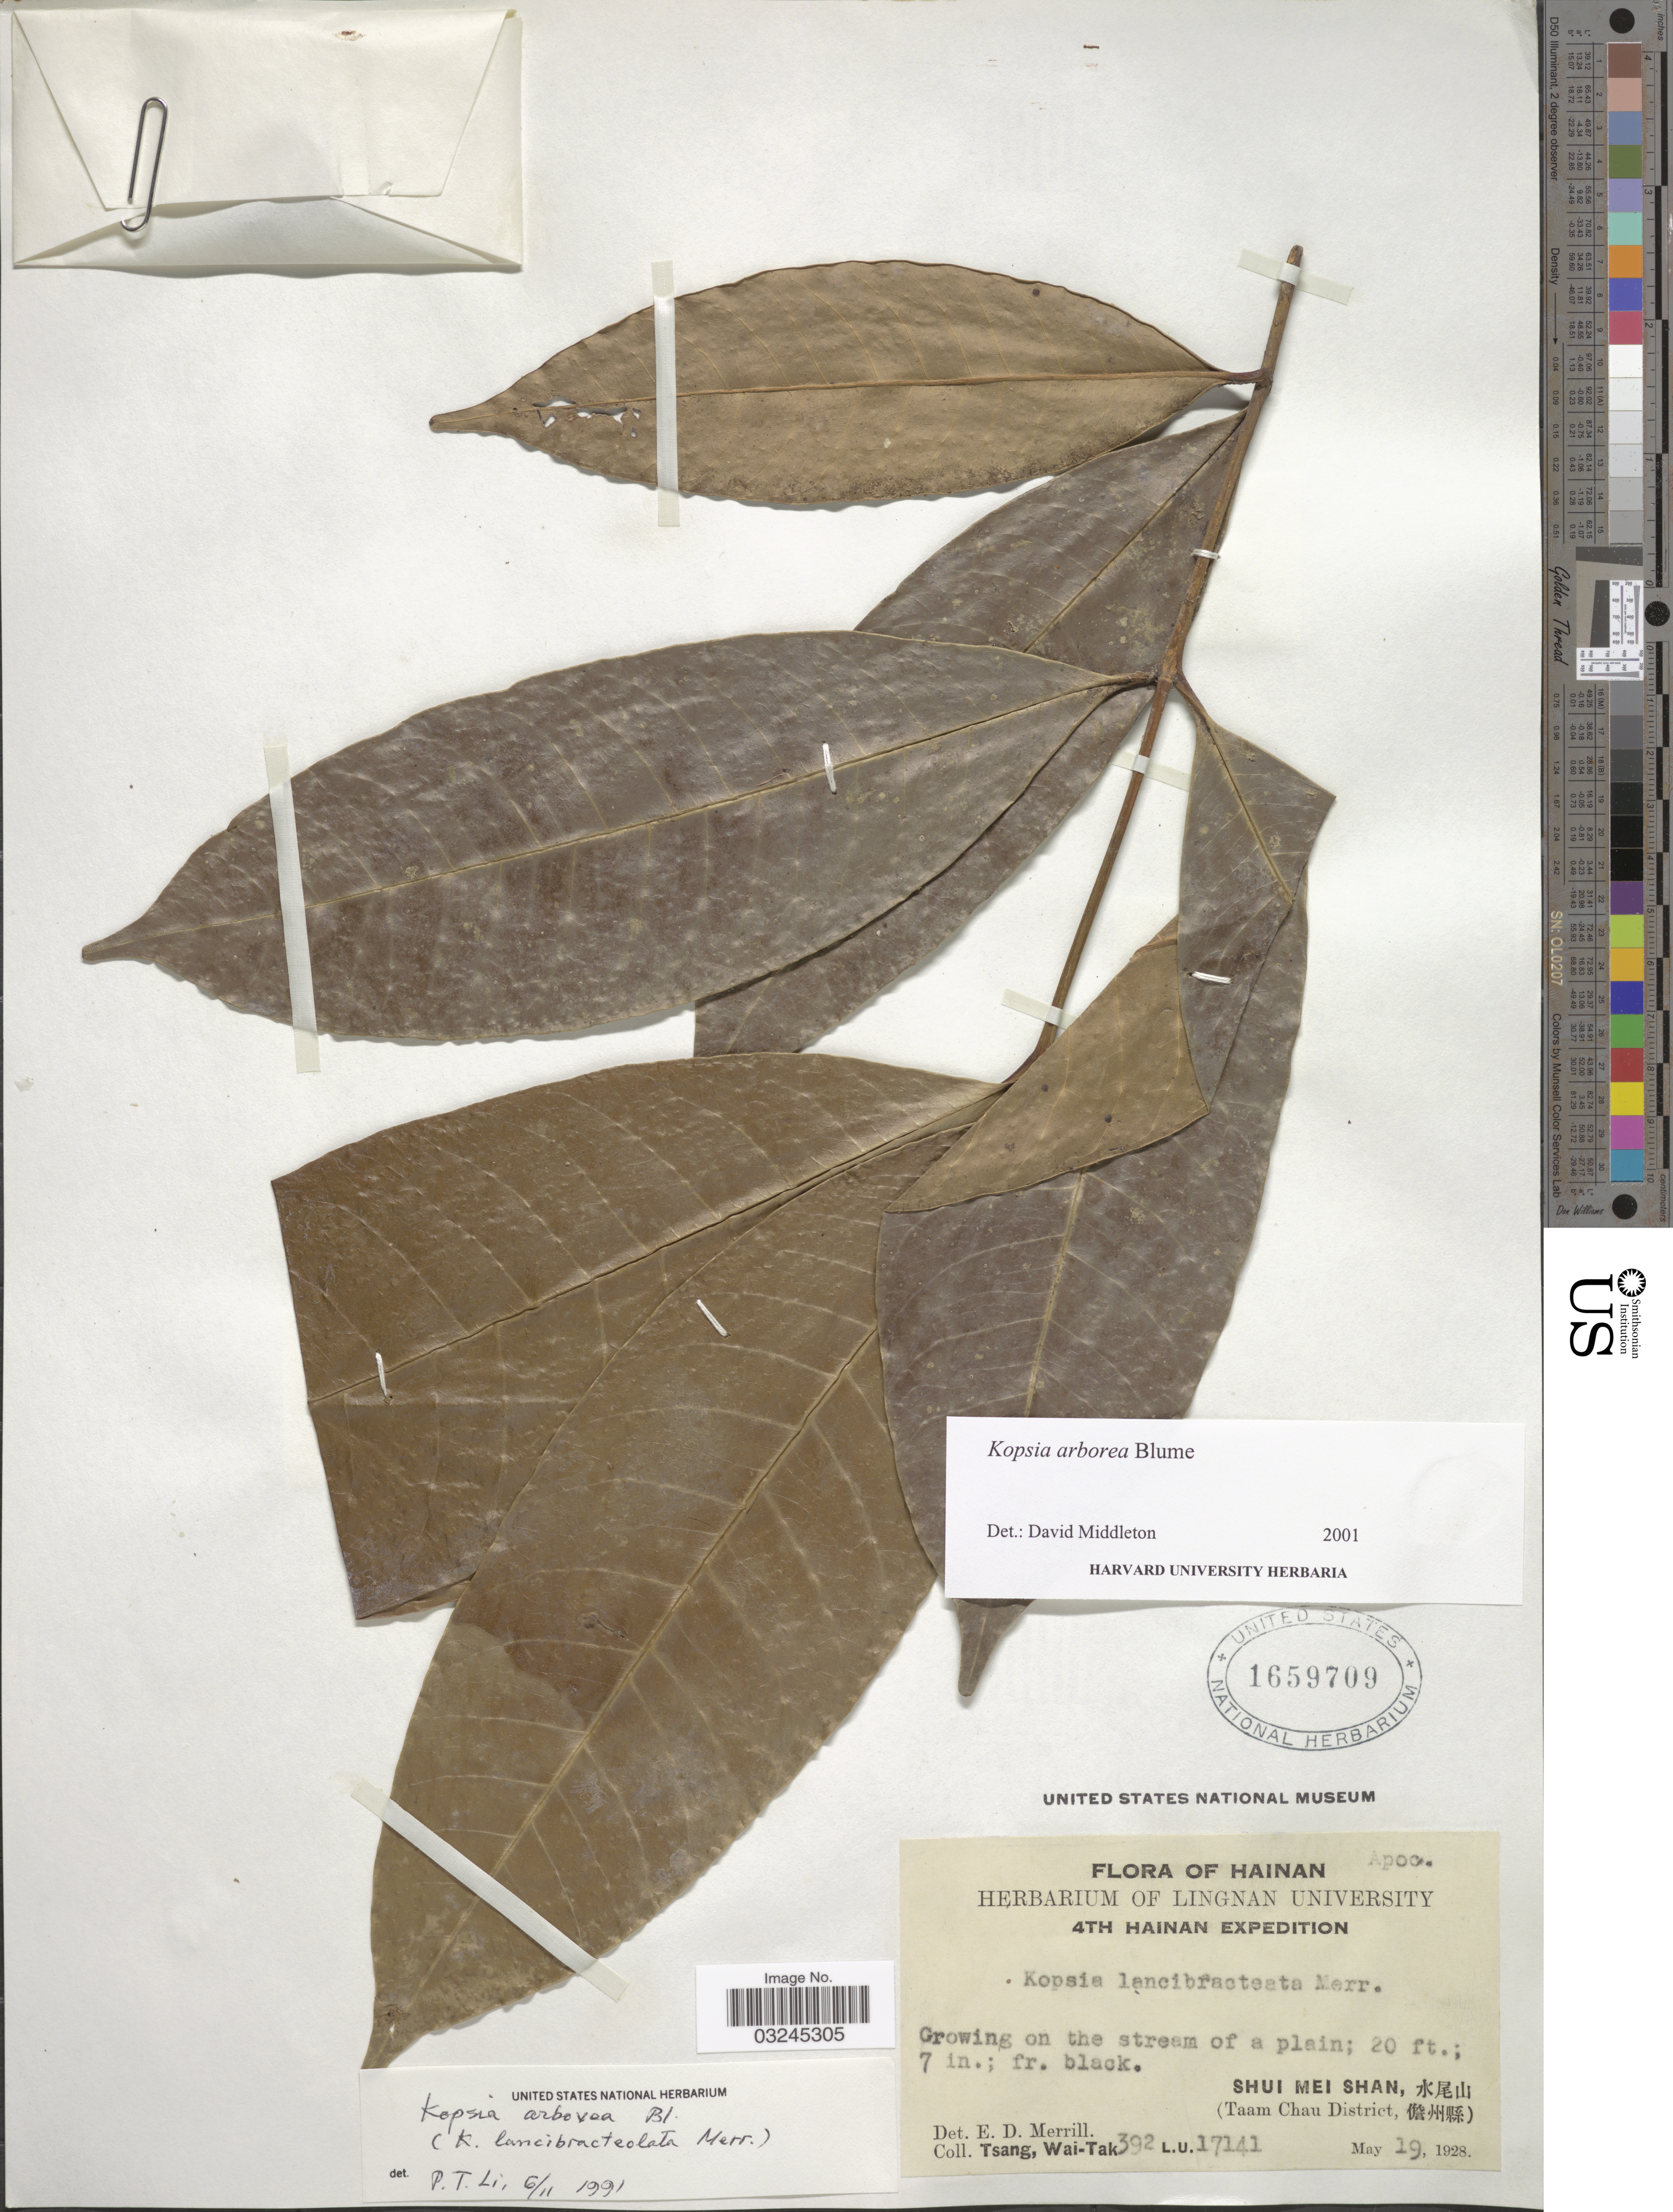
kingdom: Plantae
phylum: Tracheophyta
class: Magnoliopsida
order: Gentianales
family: Apocynaceae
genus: Kopsia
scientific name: Kopsia arborea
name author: Blume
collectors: W. T. Tsang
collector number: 392/L.U.17141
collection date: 1928-05-19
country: China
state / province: Hainan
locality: Shui Mei Shan, X. (Taam Chau District, X).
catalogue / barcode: US 1659709